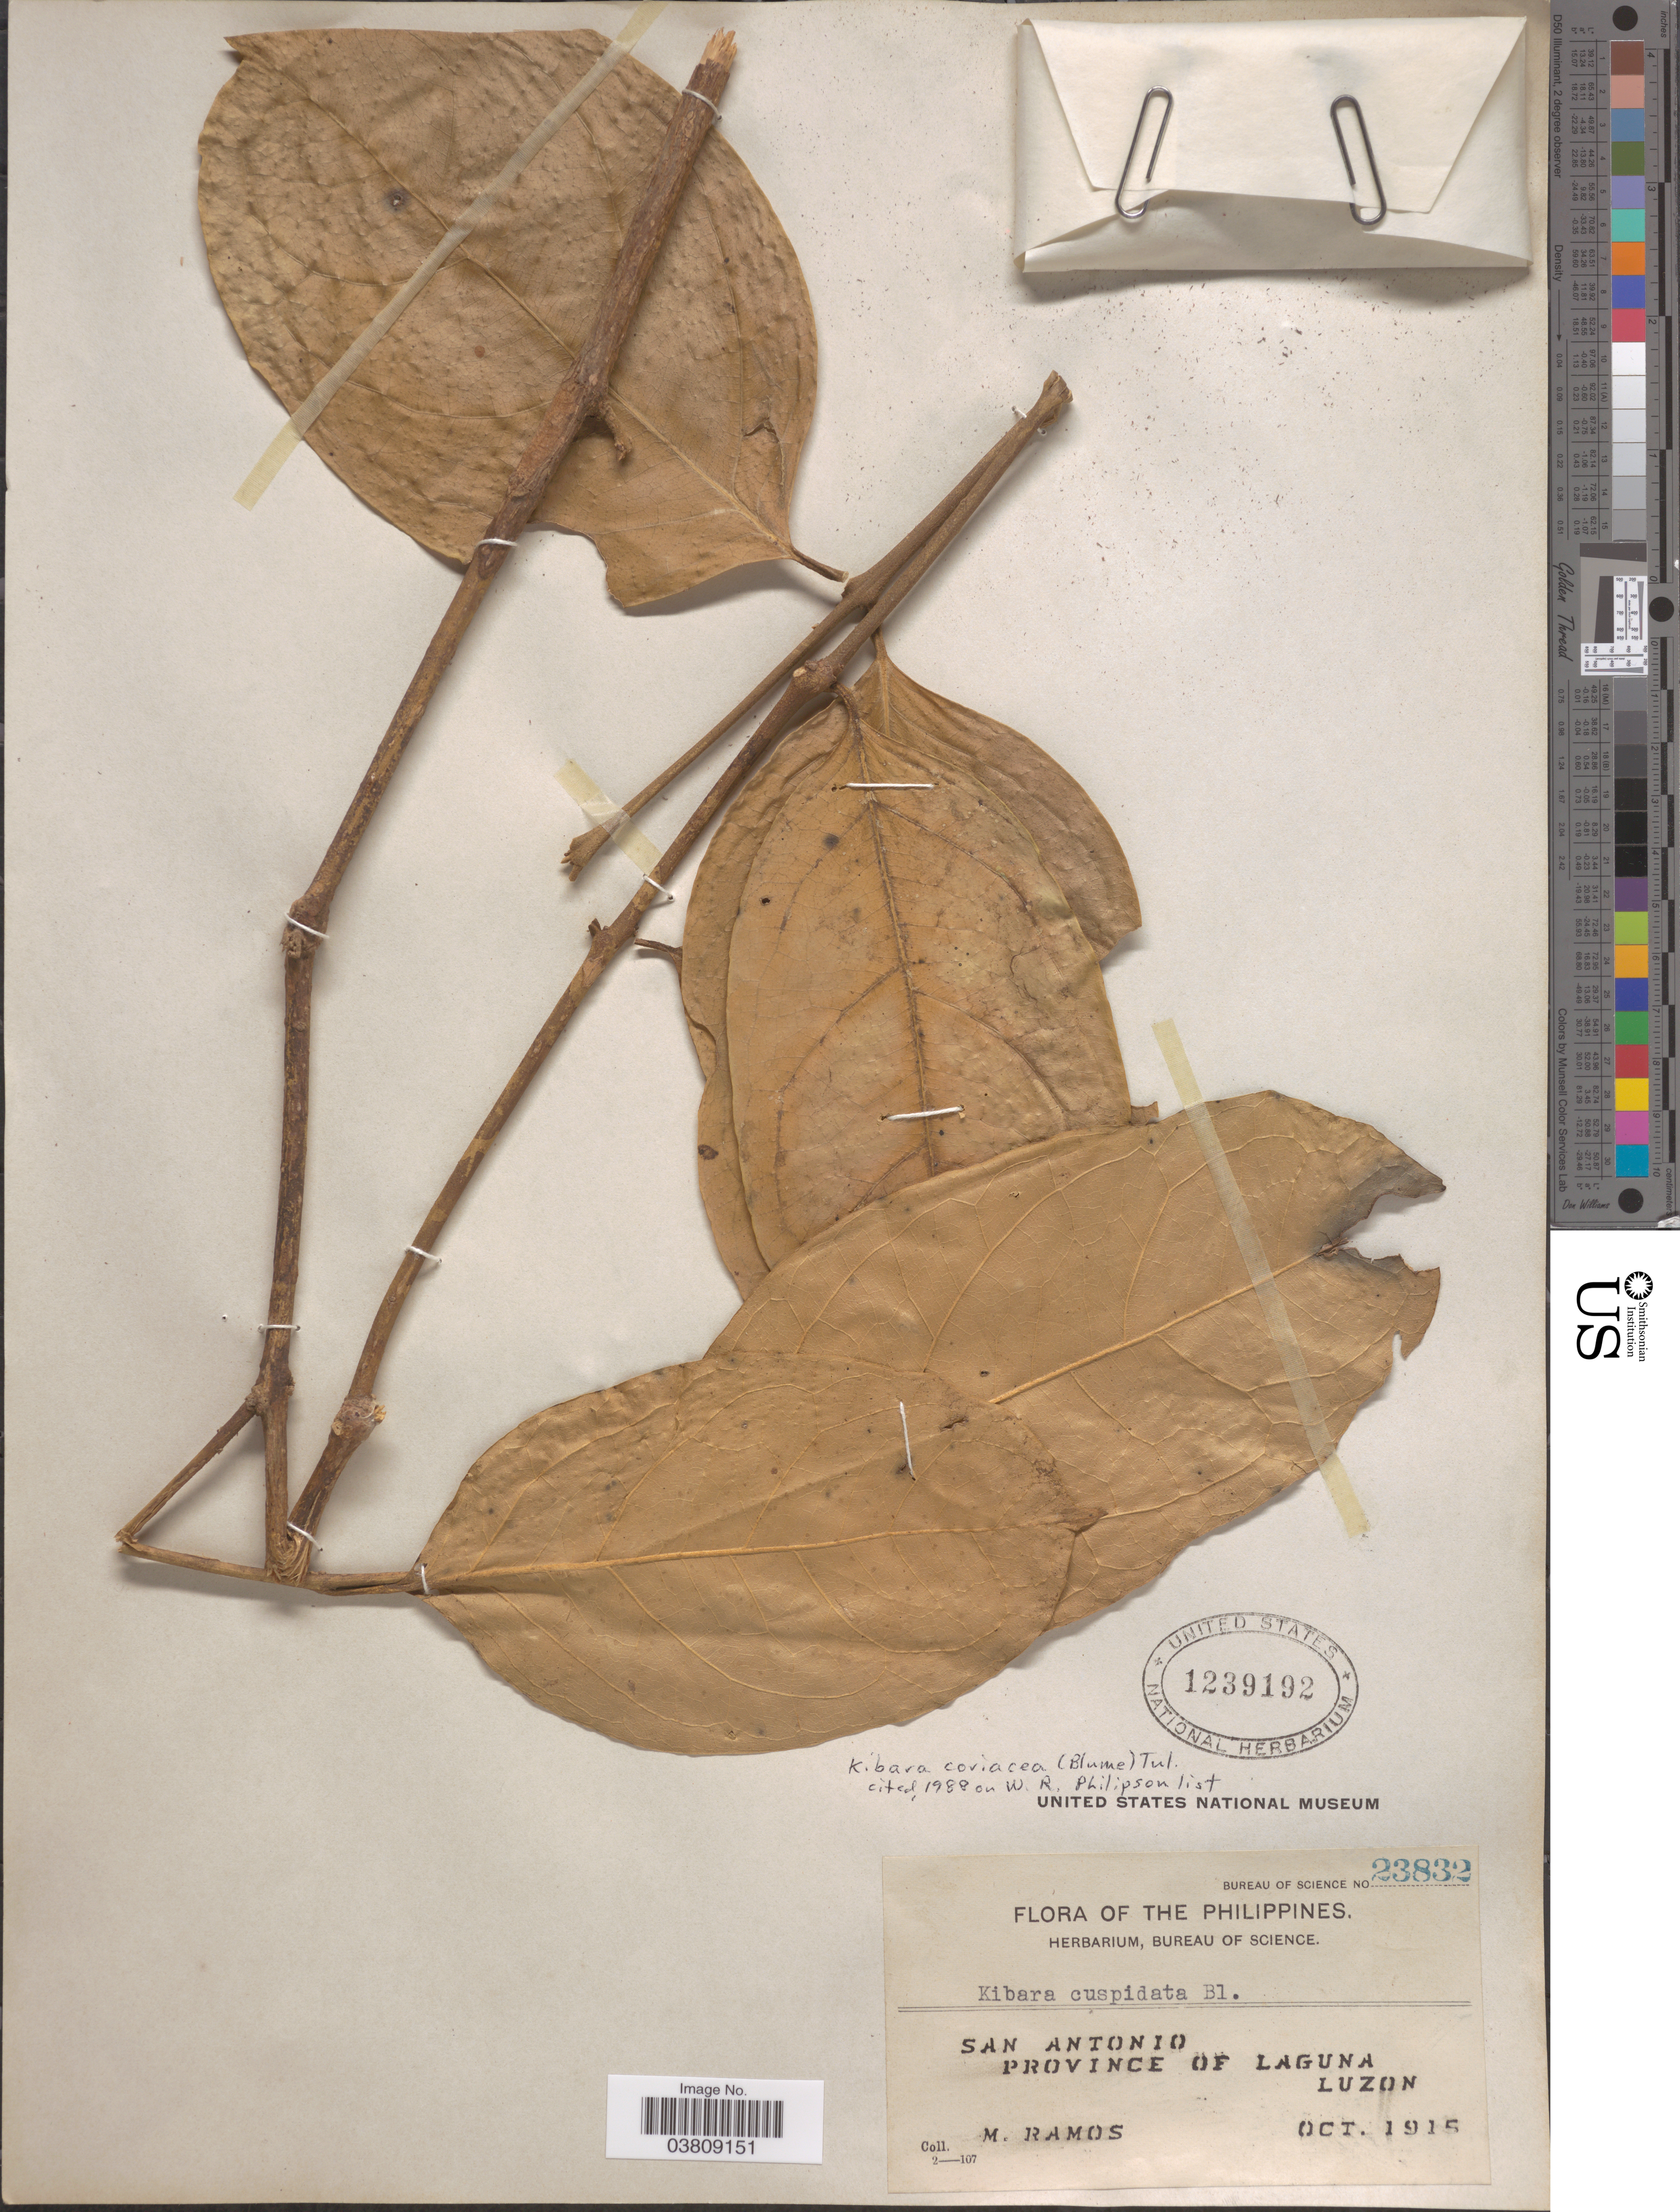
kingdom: Plantae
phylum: Tracheophyta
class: Magnoliopsida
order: Laurales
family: Monimiaceae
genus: Kibara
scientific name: Kibara coriacea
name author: (Blume) Hook. f. & Thomson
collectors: M. Ramos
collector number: Bureau of Science 23832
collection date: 1915-10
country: Philippines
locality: San Antonio, Province of Laguna, Luzon.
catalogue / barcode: US 1239192